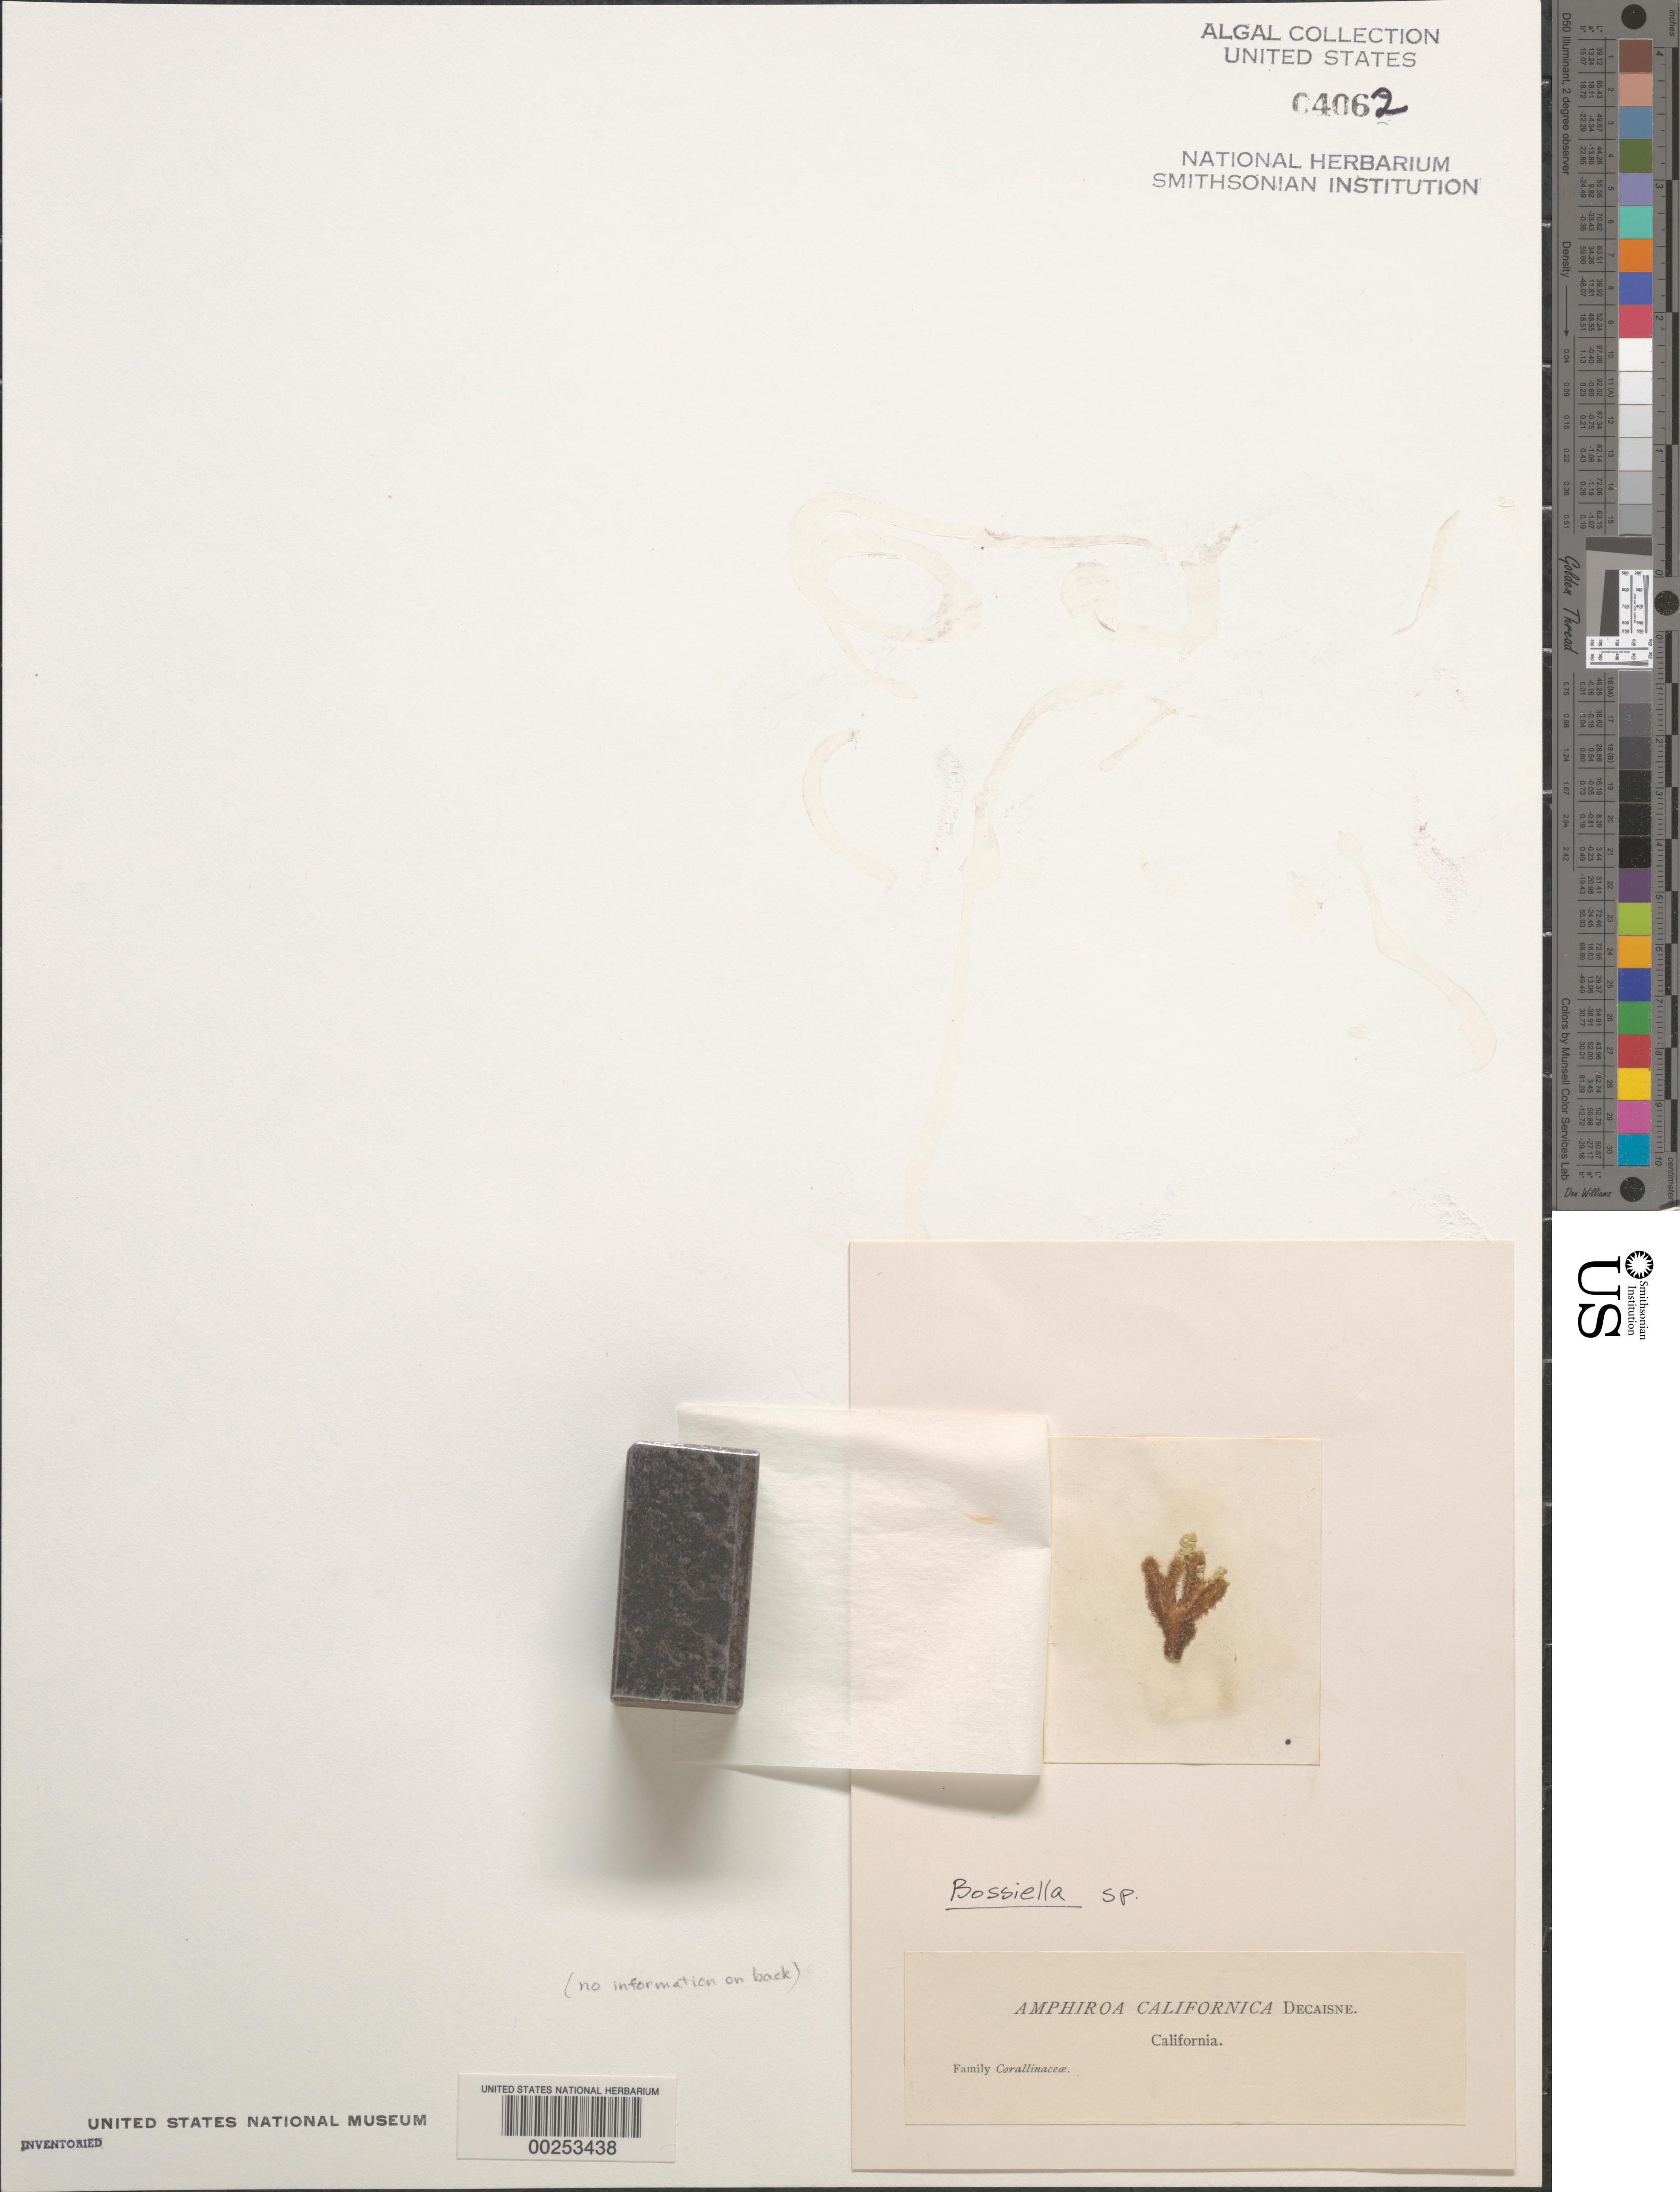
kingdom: Plantae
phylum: Rhodophyta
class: Florideophyceae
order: Corallinales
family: Corallinaceae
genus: Bossiella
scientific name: Bossiella sp.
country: United States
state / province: California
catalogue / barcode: US 4062